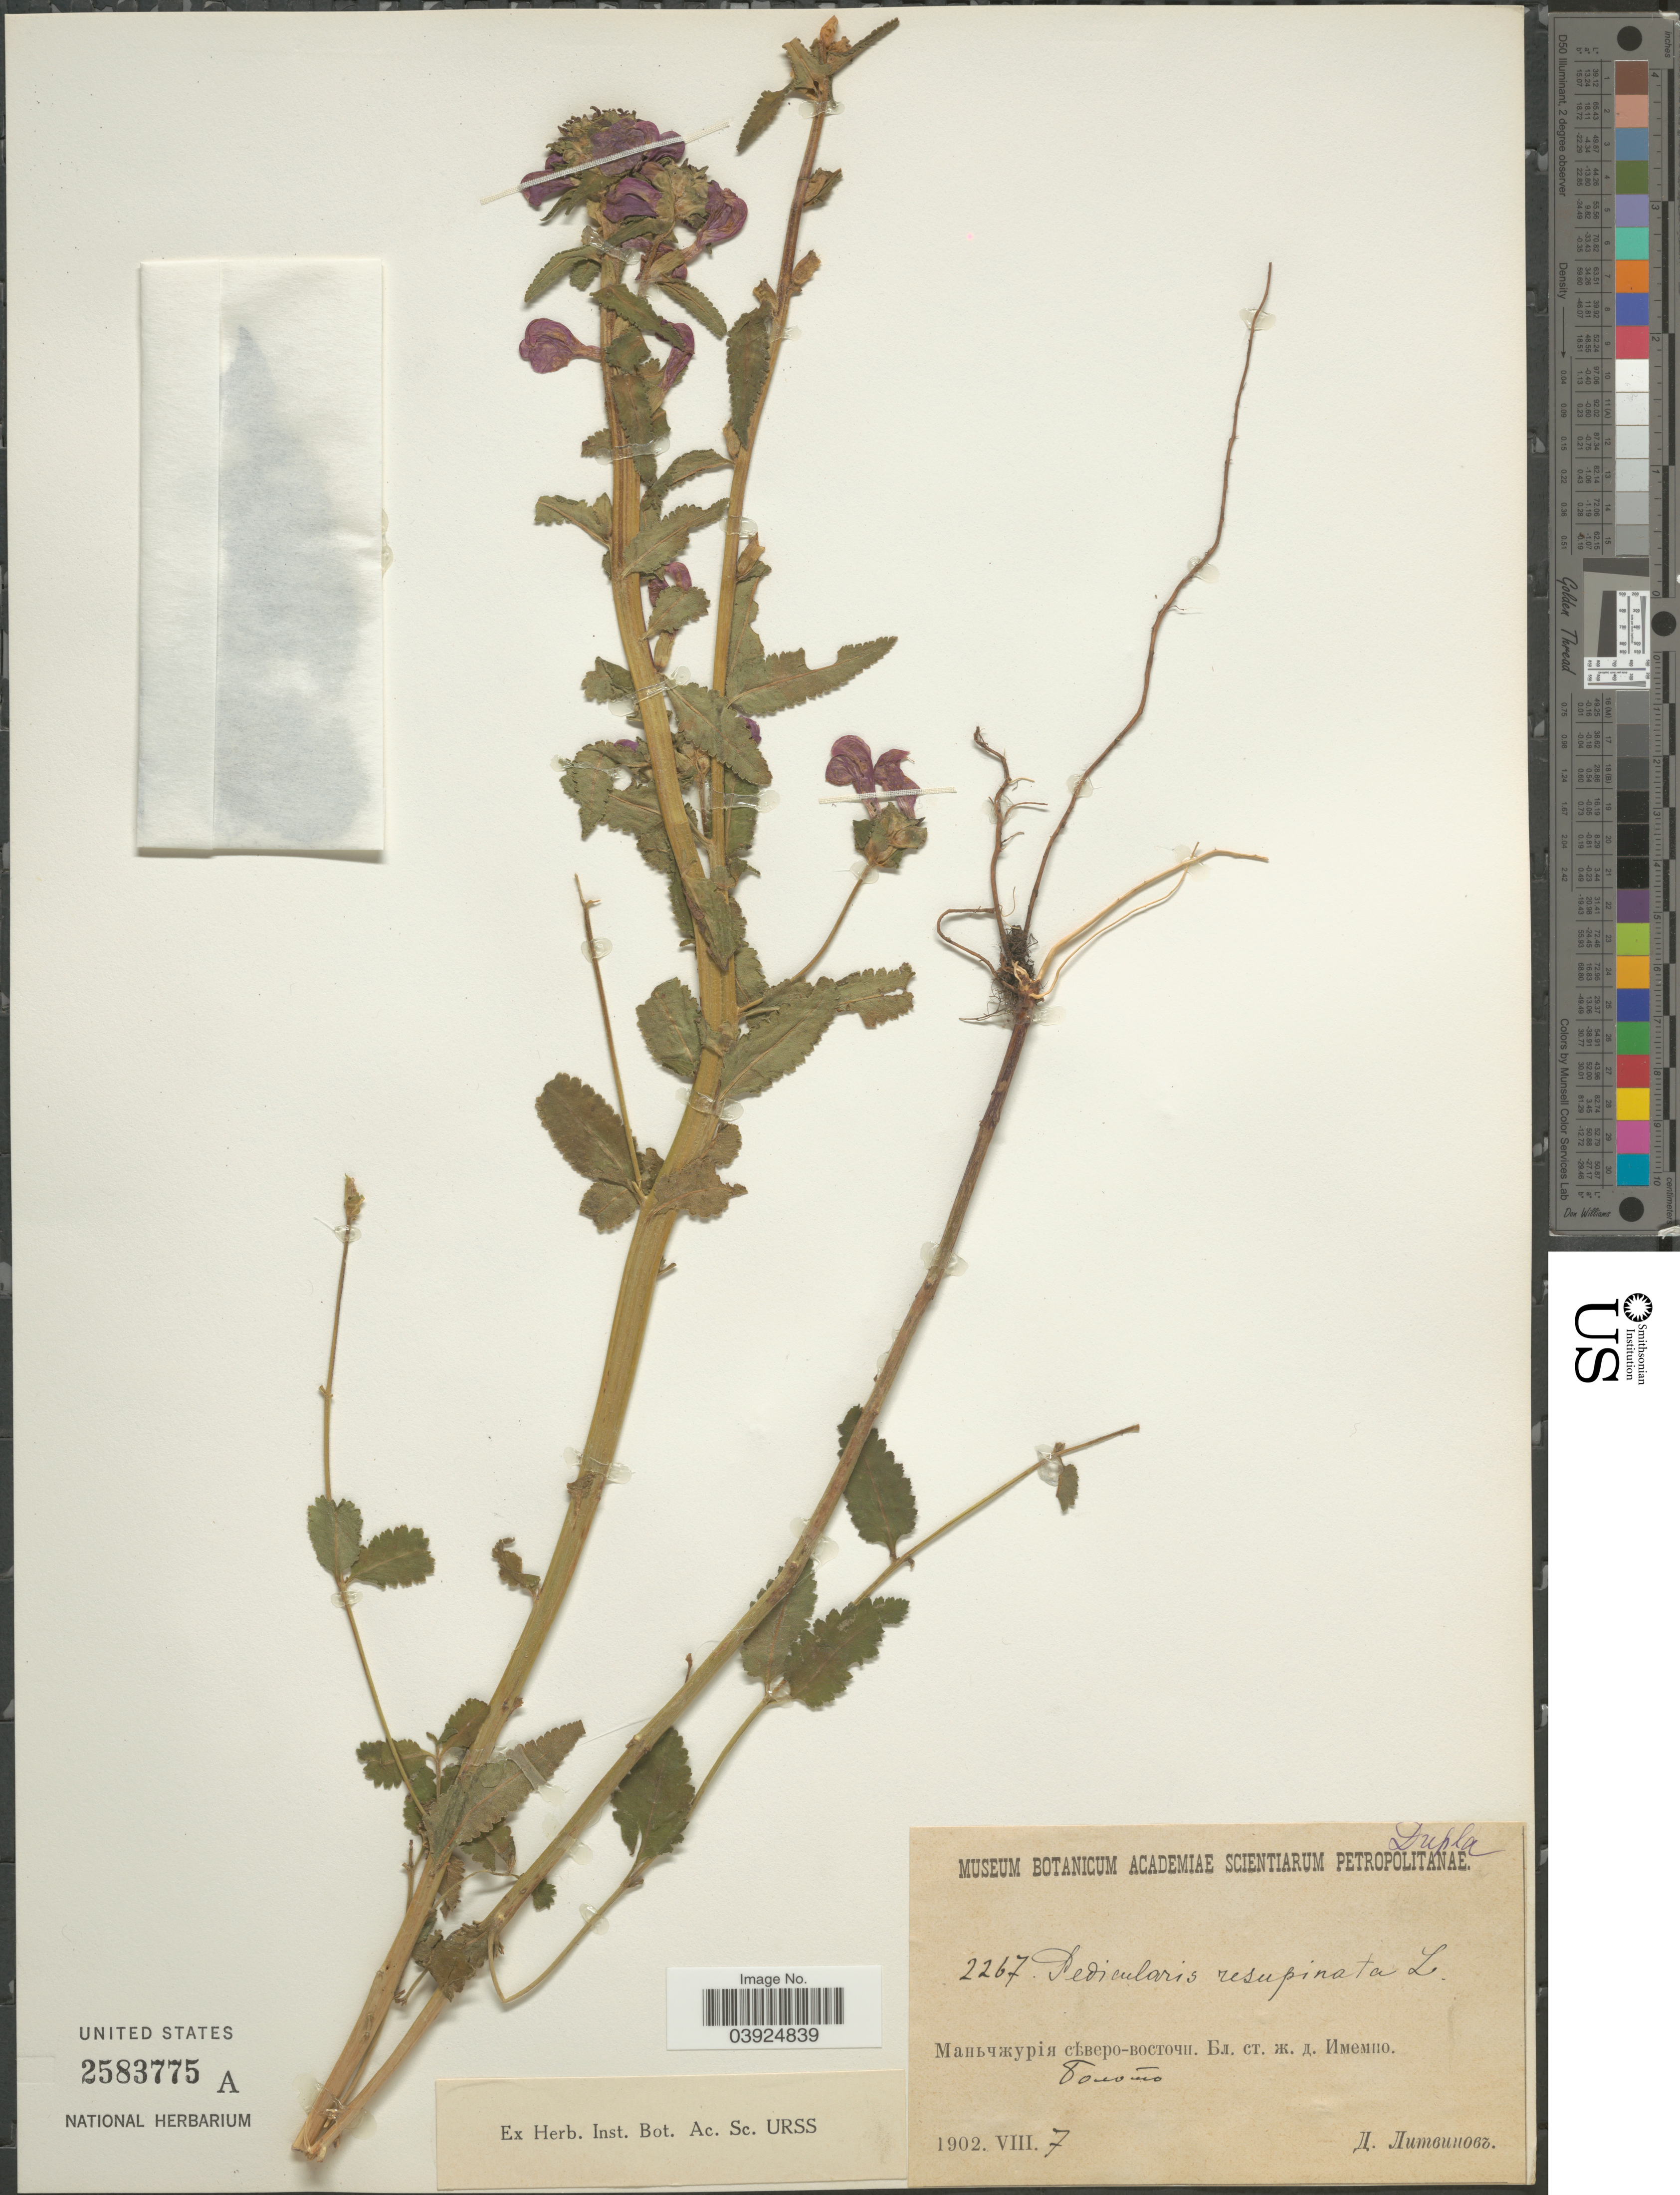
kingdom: Plantae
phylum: Tracheophyta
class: Magnoliopsida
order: Lamiales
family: Orobanchaceae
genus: Pedicularis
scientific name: Pedicularis resupinata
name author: L.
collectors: X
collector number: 2267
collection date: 1902-08-07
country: China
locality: Manchuria, near railroad station Imemno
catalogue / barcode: US 2583775A